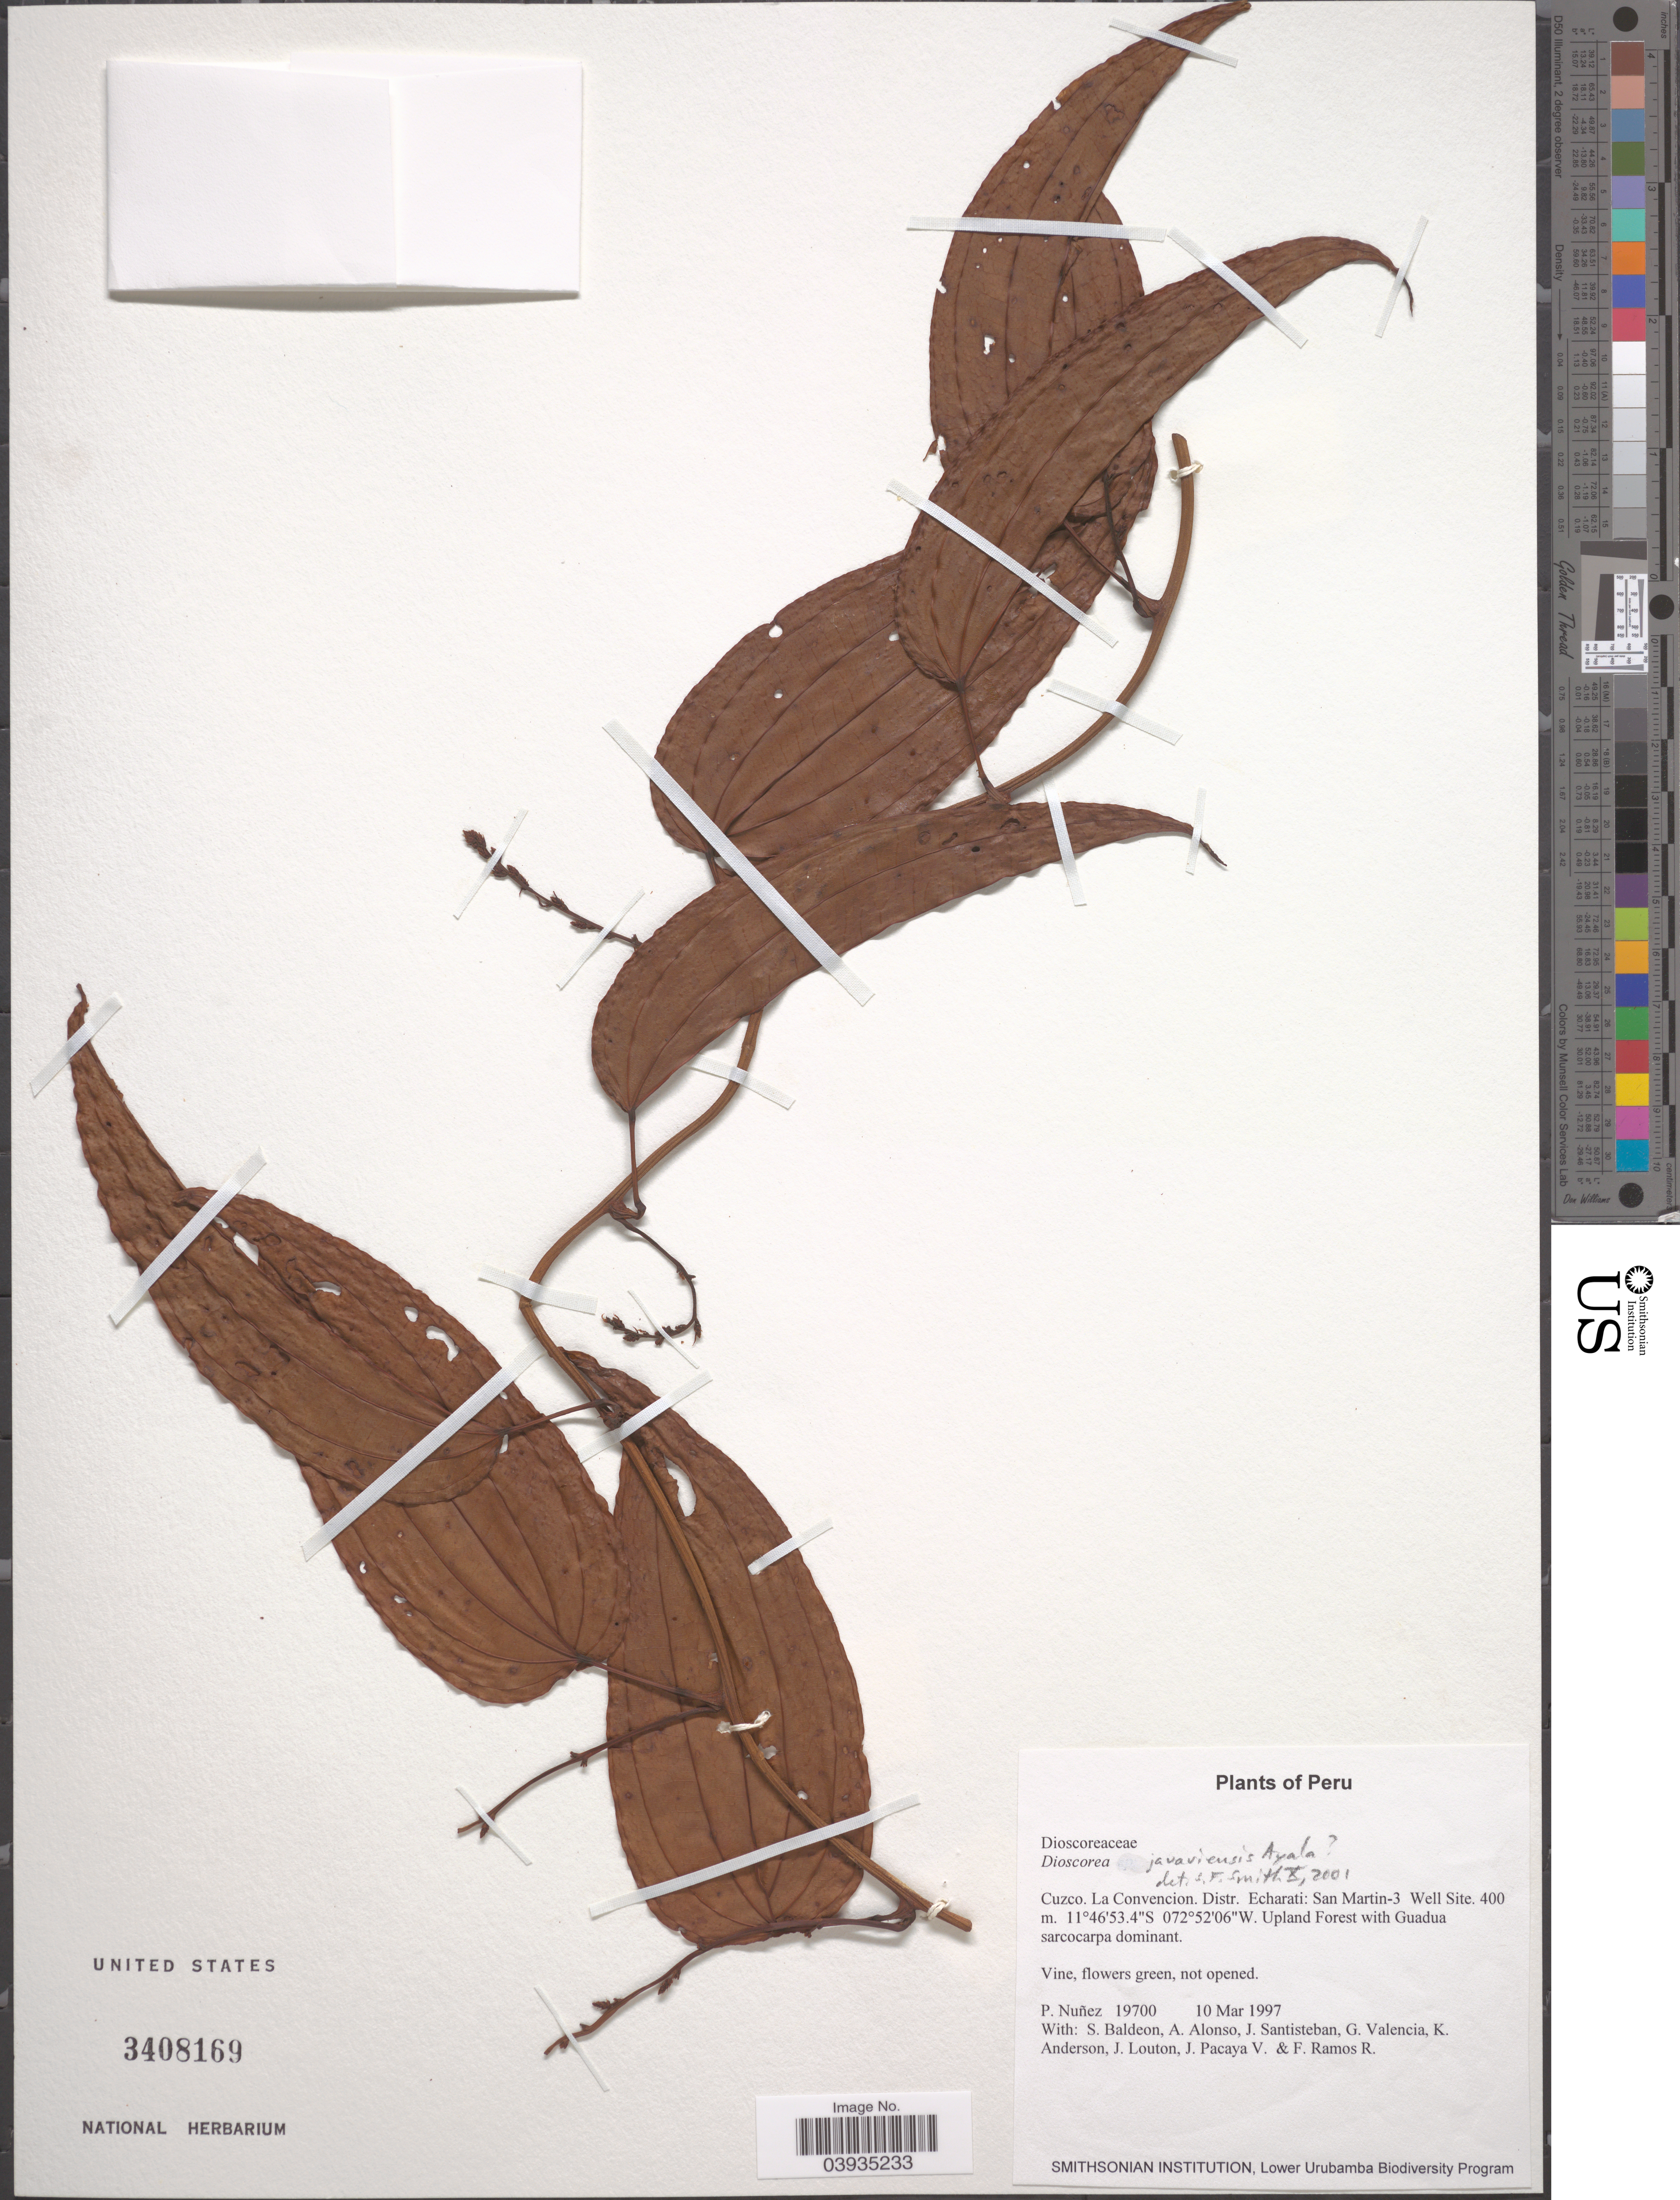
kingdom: Plantae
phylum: Tracheophyta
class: Liliopsida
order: Dioscoreales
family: Dioscoreaceae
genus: Dioscorea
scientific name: Dioscorea javariensis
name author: Ayala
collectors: P. Nuñez V., S. Baldeon, A. Alonso, J. Santisteban & et al.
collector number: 19700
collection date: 1997-03-10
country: Peru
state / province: Cusco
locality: Cuzco. La Convencion, Distr. Echarati: San Martin-3 Well Site.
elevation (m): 400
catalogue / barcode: US 3408169